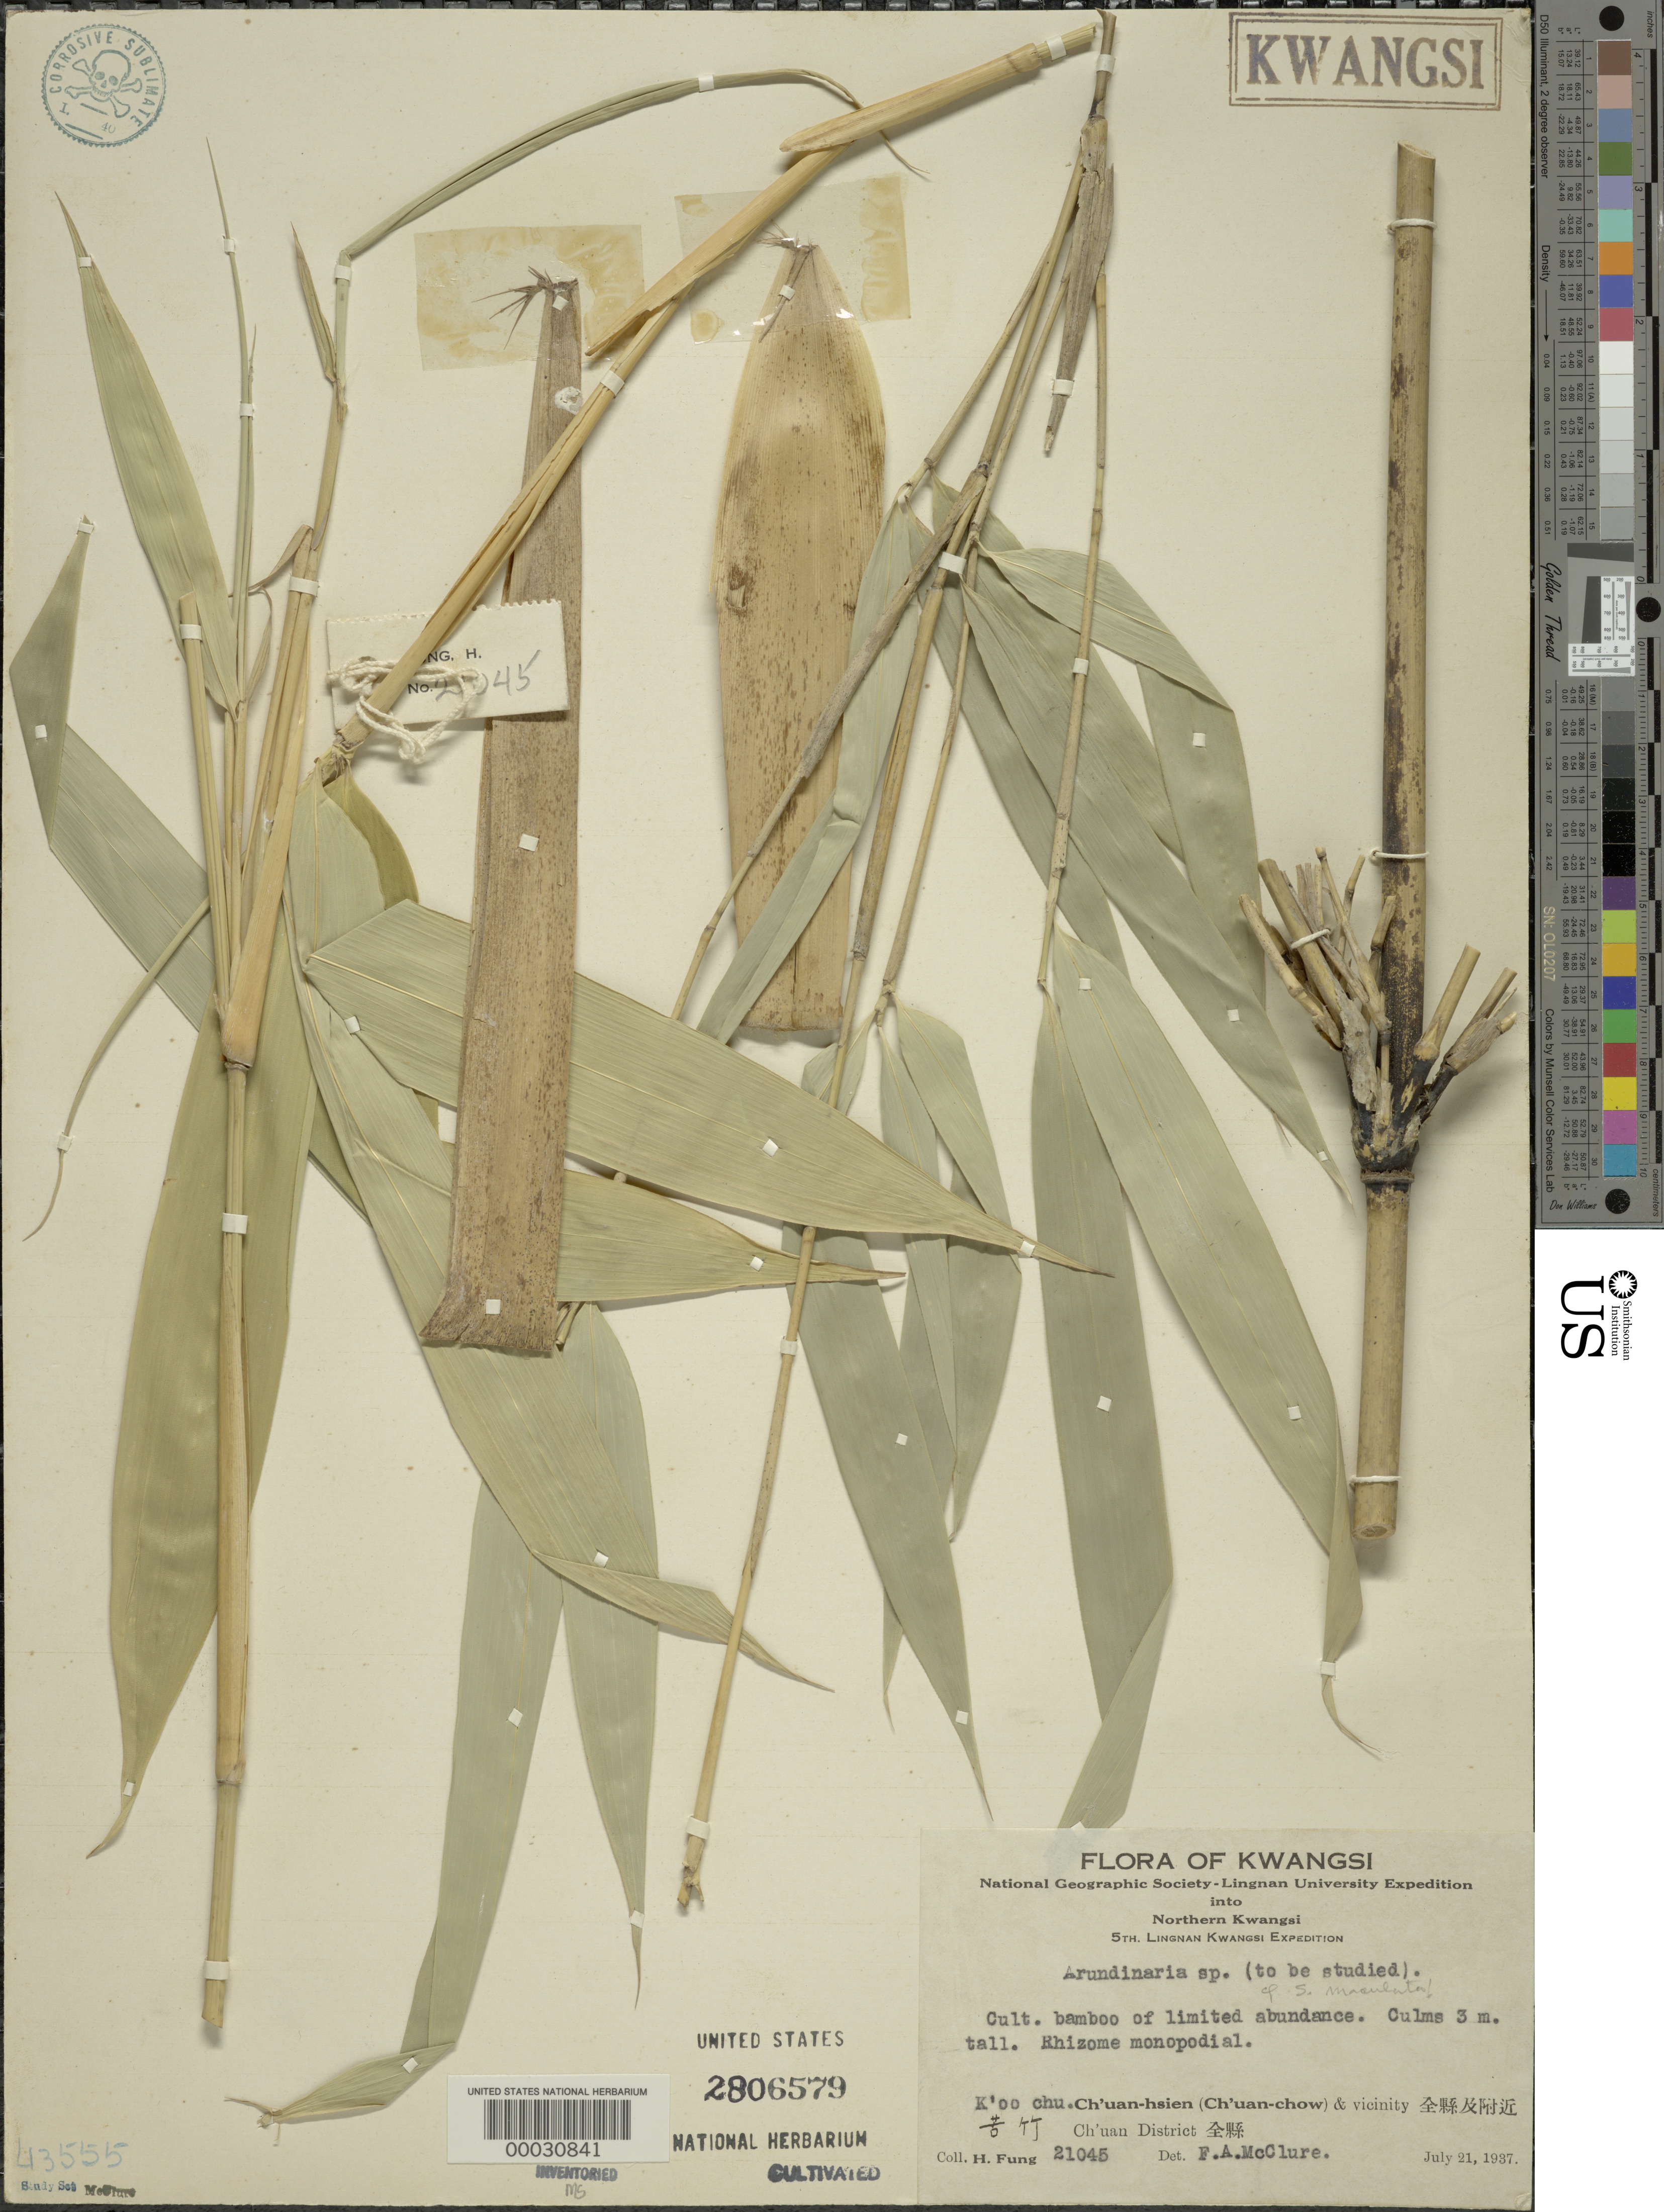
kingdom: Plantae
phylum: Tracheophyta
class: Liliopsida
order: Poales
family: Poaceae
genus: Arundinaria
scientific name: Arundinaria sp.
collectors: H. L. Fung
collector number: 21045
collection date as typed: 21 Jul 1937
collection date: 1937-07-21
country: China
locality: K'oo chu, ch'uan-hsien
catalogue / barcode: US 2806579